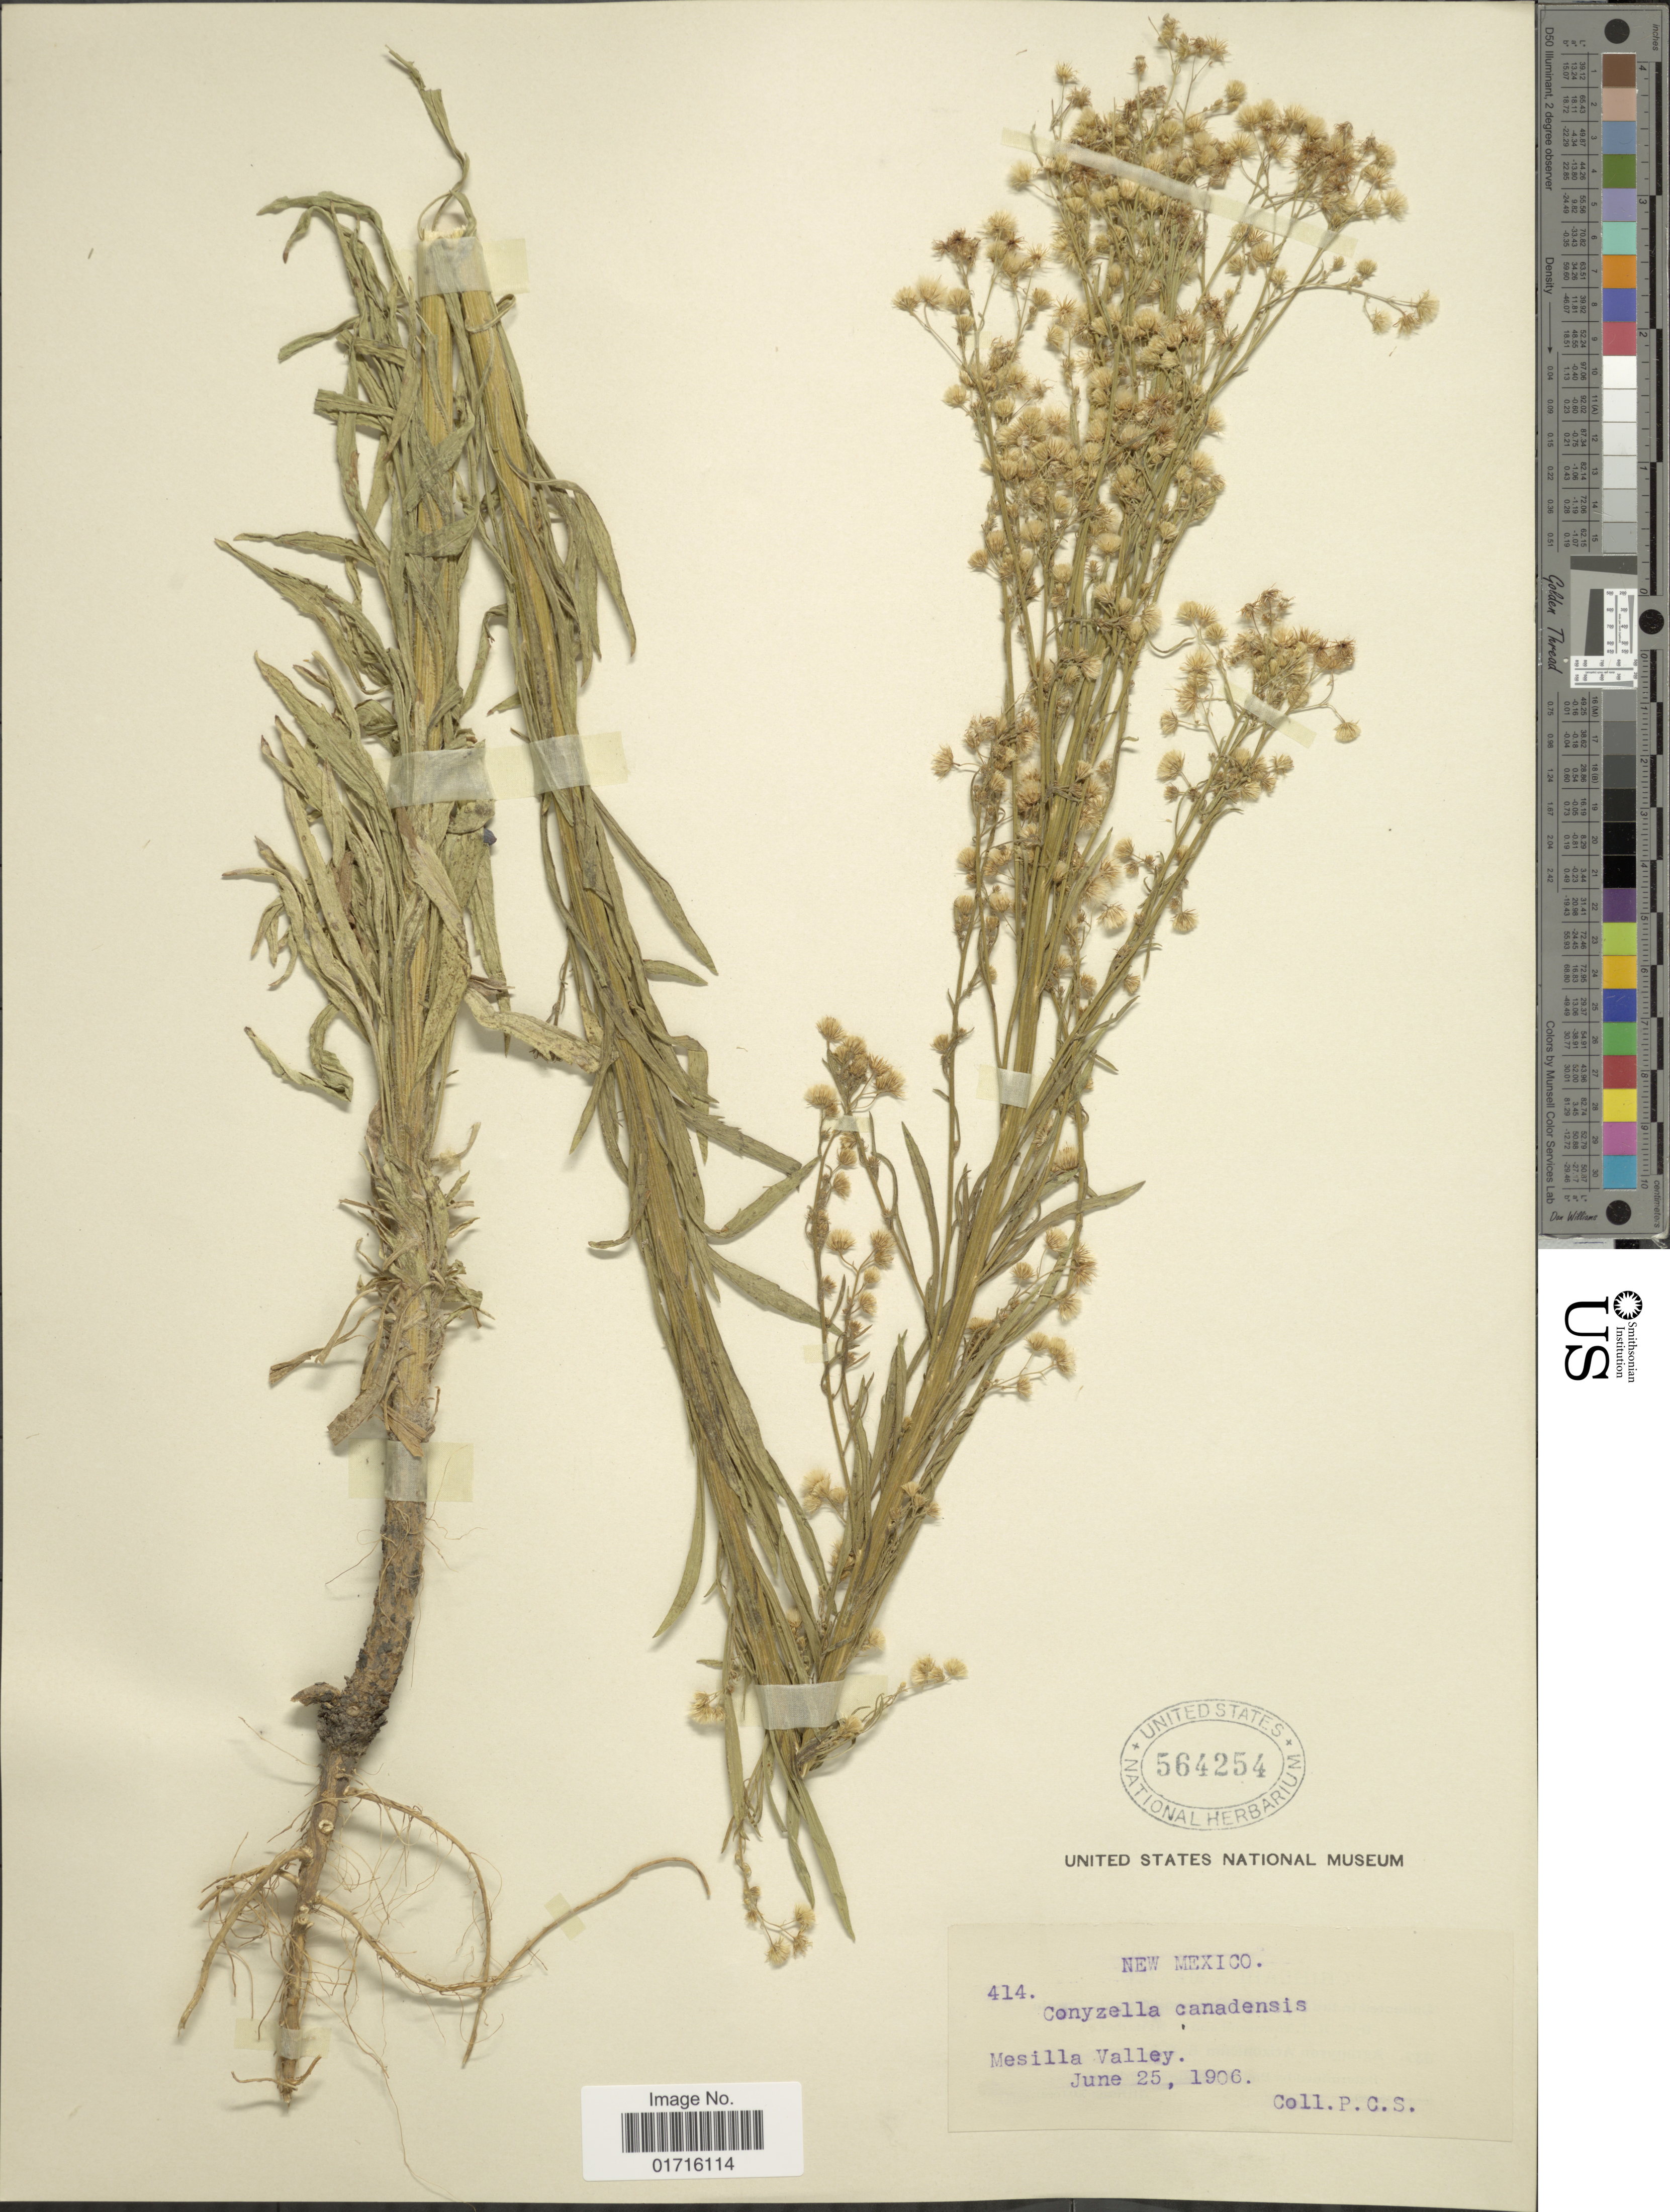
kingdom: Plantae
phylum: Tracheophyta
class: Magnoliopsida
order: Asterales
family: Asteraceae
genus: Conyza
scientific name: Conyza canadensis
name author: (L.) Cronq.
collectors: P. C. S.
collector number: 414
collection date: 1906-06-25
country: United States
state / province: New Mexico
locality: Mesilla Valley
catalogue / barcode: US 564254